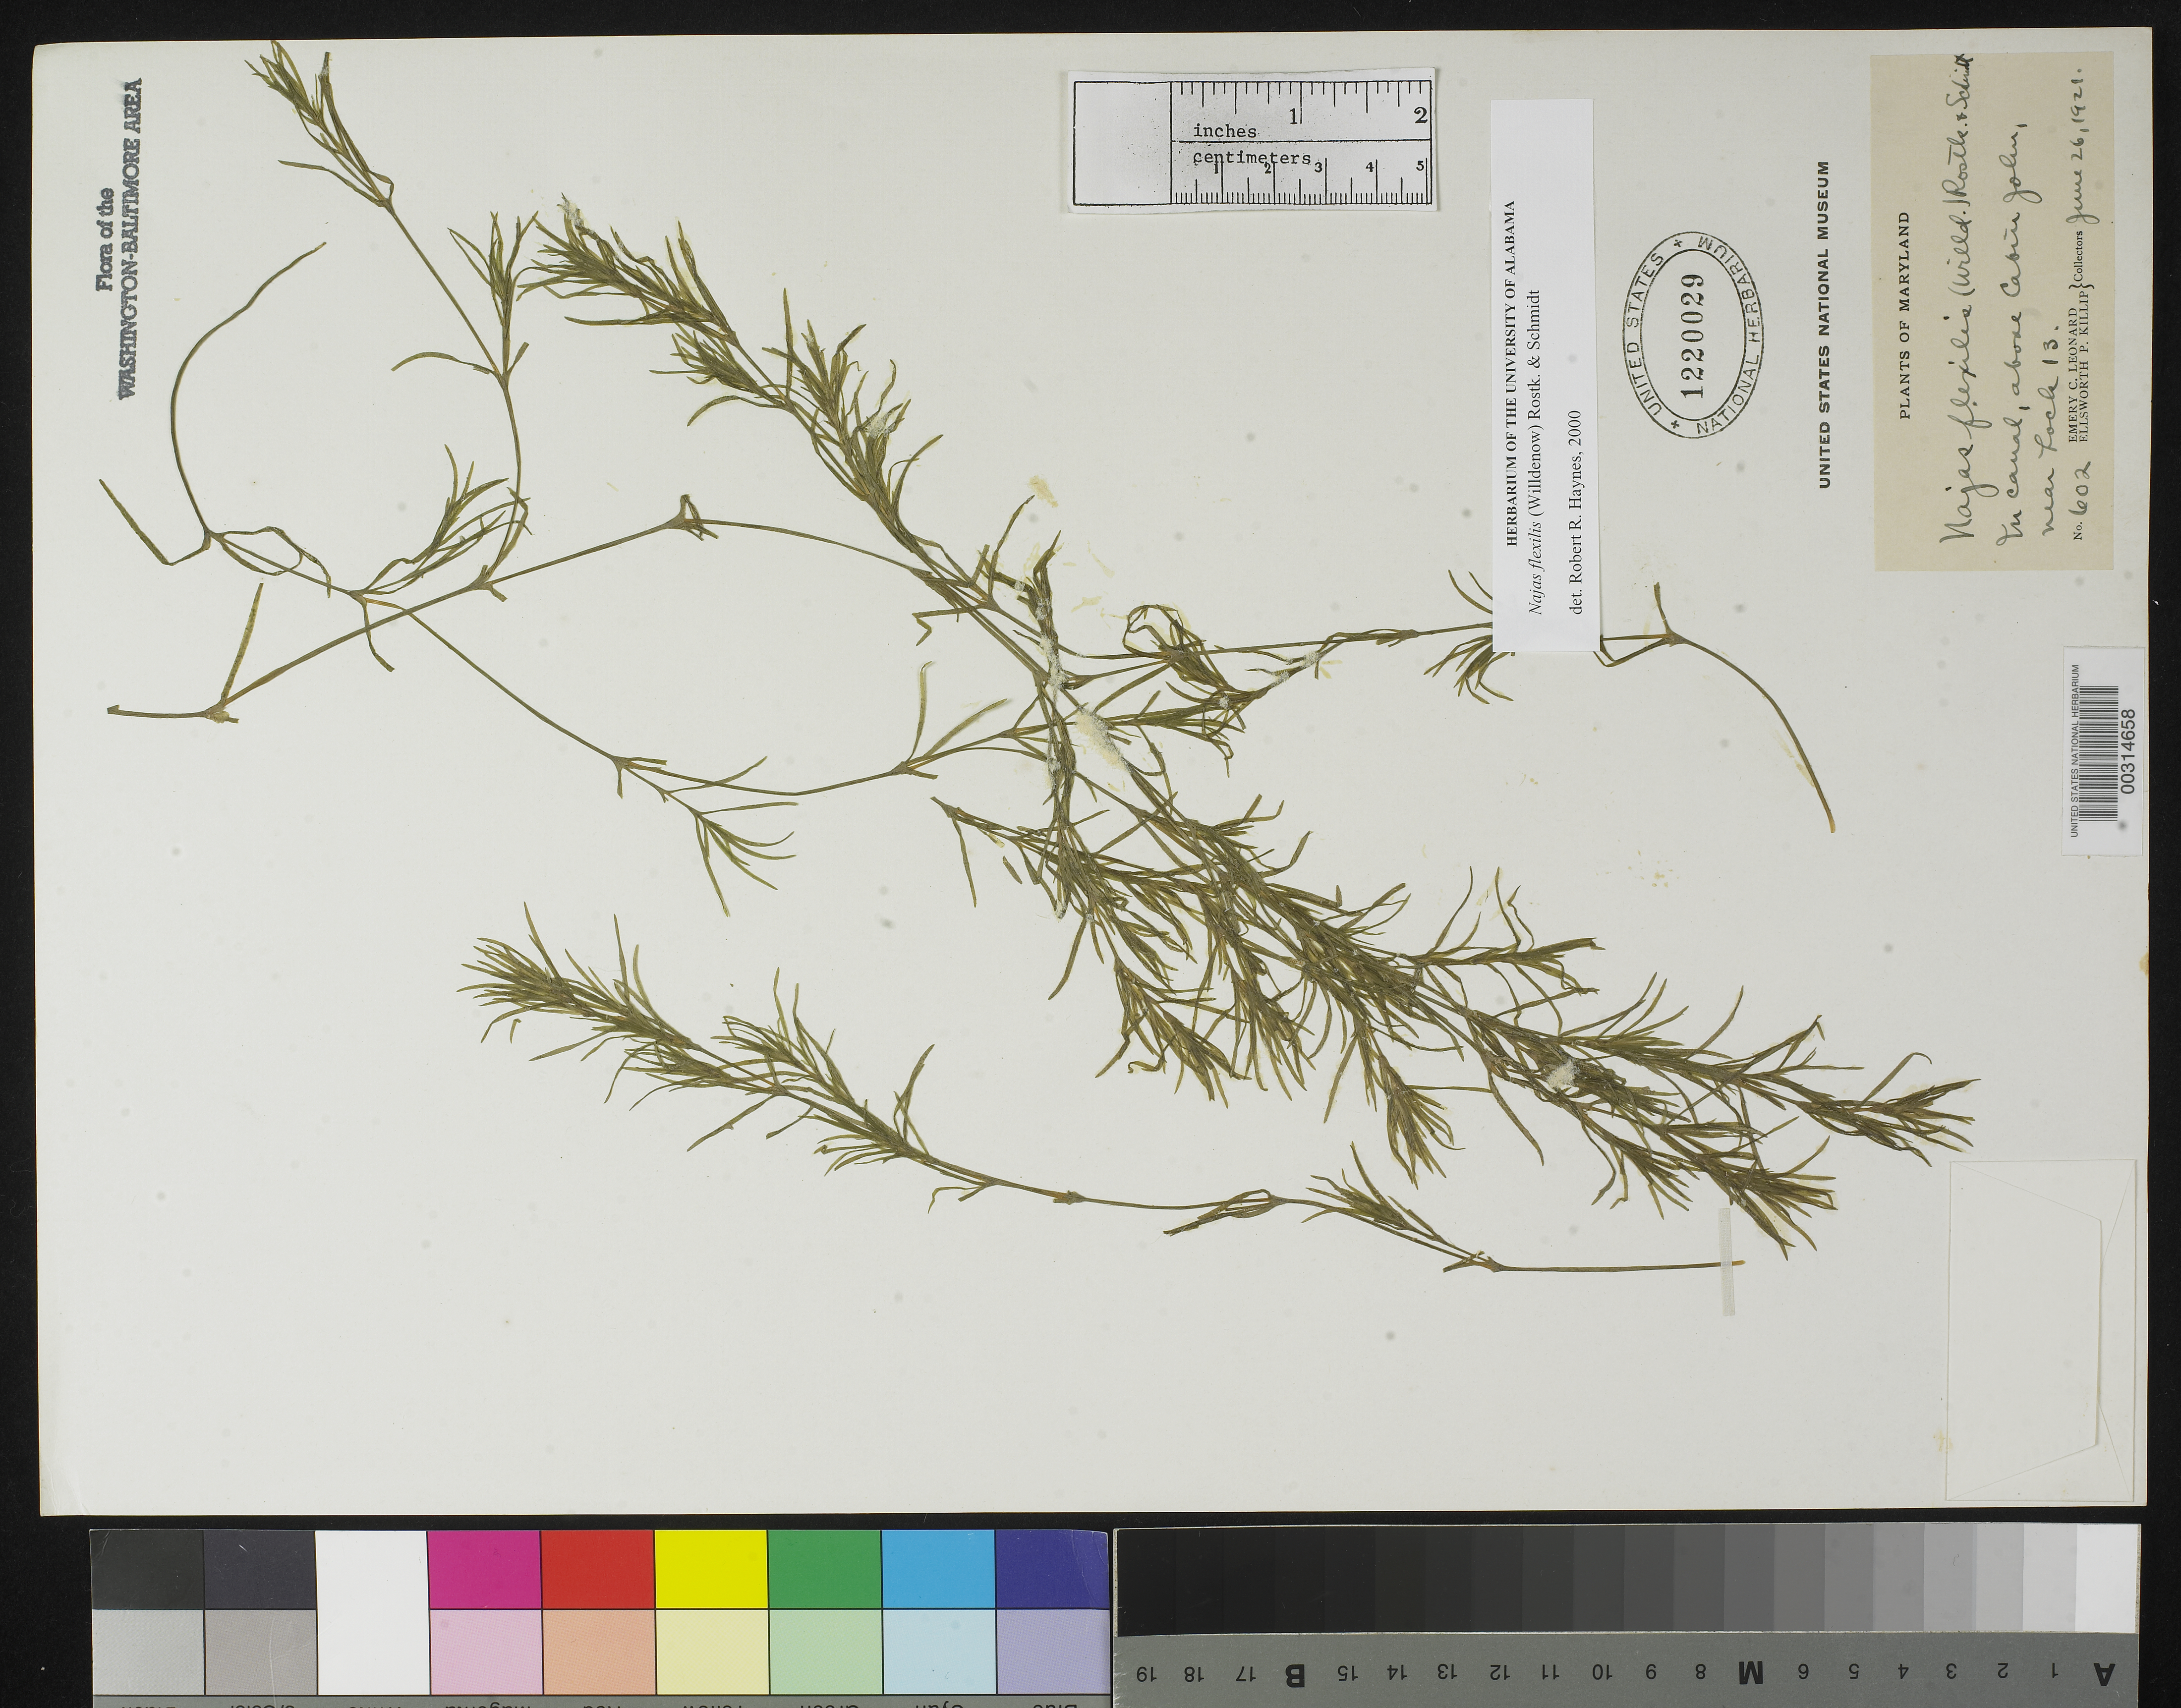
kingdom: Plantae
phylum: Tracheophyta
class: Liliopsida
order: Alismatales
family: Hydrocharitaceae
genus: Najas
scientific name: Najas flexilis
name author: (Willd.) Rostk. & Schmidt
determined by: Haynes, R. R.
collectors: E. C. Leonard & E. P. Killip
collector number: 602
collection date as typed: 26 Jun 1921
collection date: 1921-06-26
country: United States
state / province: Maryland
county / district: Montgomery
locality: C. & O. Canal near Lock 13 C. and O. Canal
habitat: In canal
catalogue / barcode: US 1220029